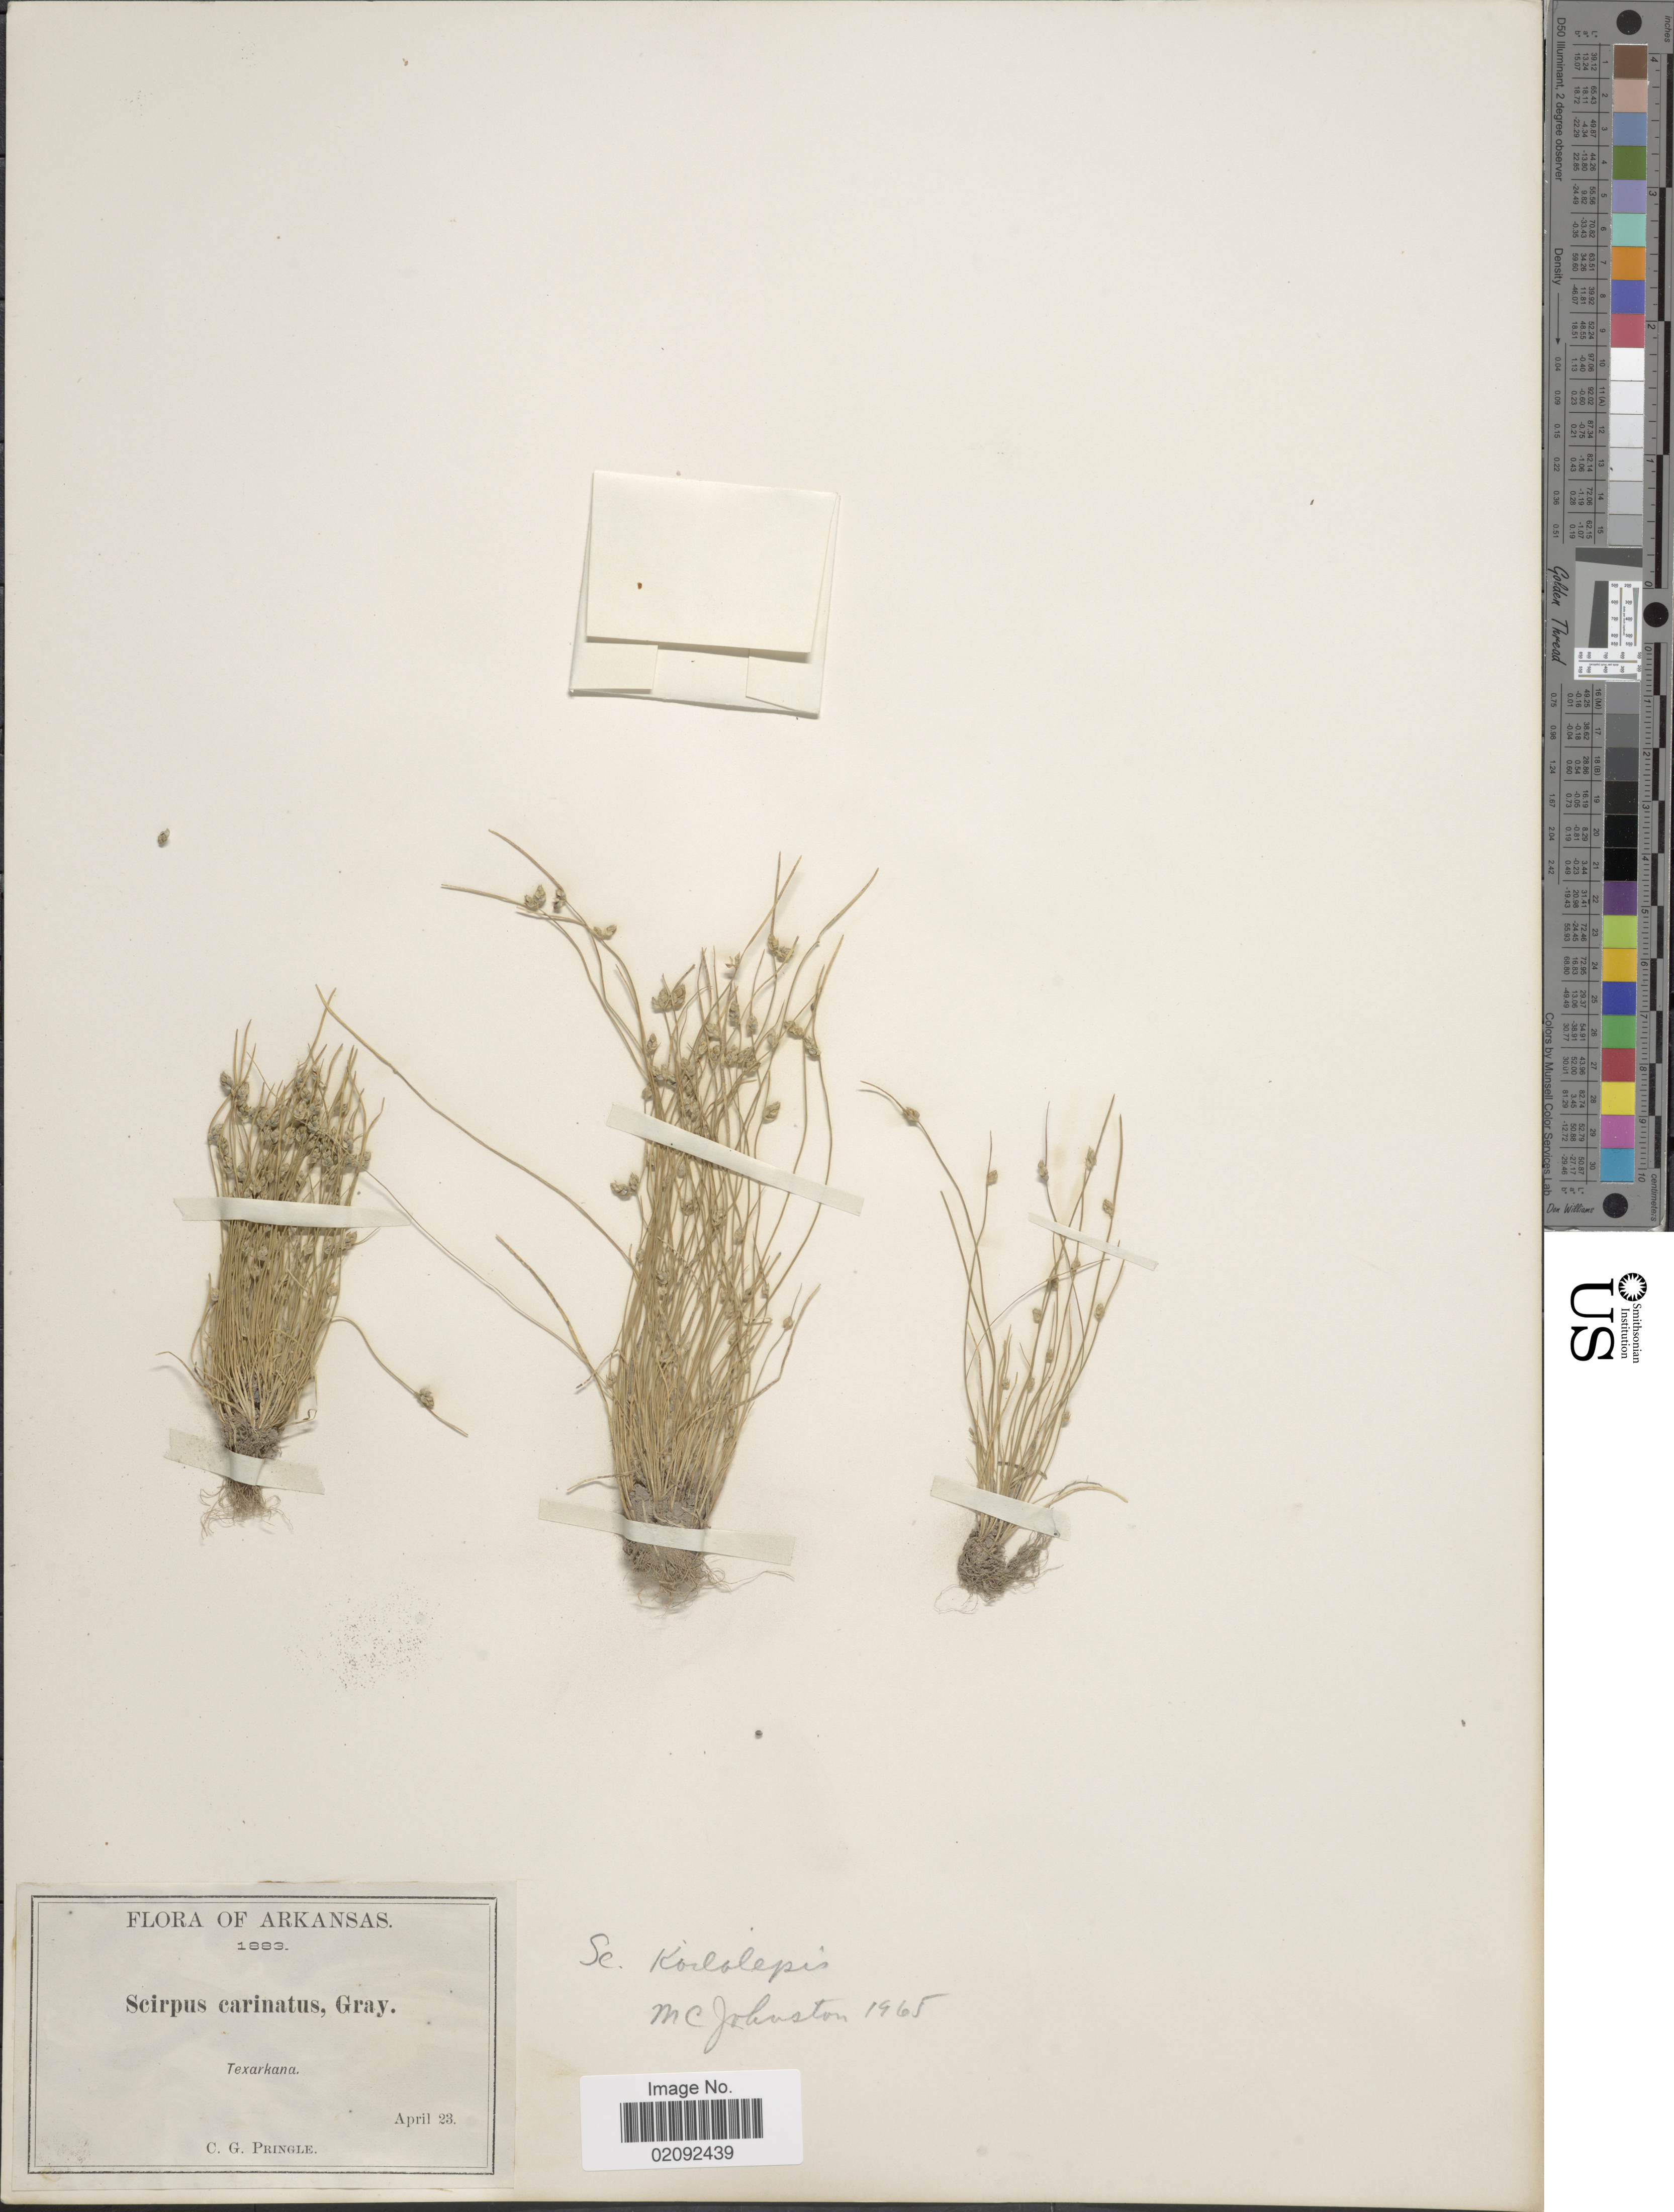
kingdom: Plantae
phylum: Tracheophyta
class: Liliopsida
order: Poales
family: Cyperaceae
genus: Isolepis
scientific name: Isolepis carinata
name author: Hook. & Arn. ex Torr.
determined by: Strong, M. T., (US), Smithsonian Institution - National Museum of Natural History (UNITED STATES)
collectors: C. G. Pringle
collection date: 1883-04-23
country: United States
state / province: Arkansas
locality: Texarkana,